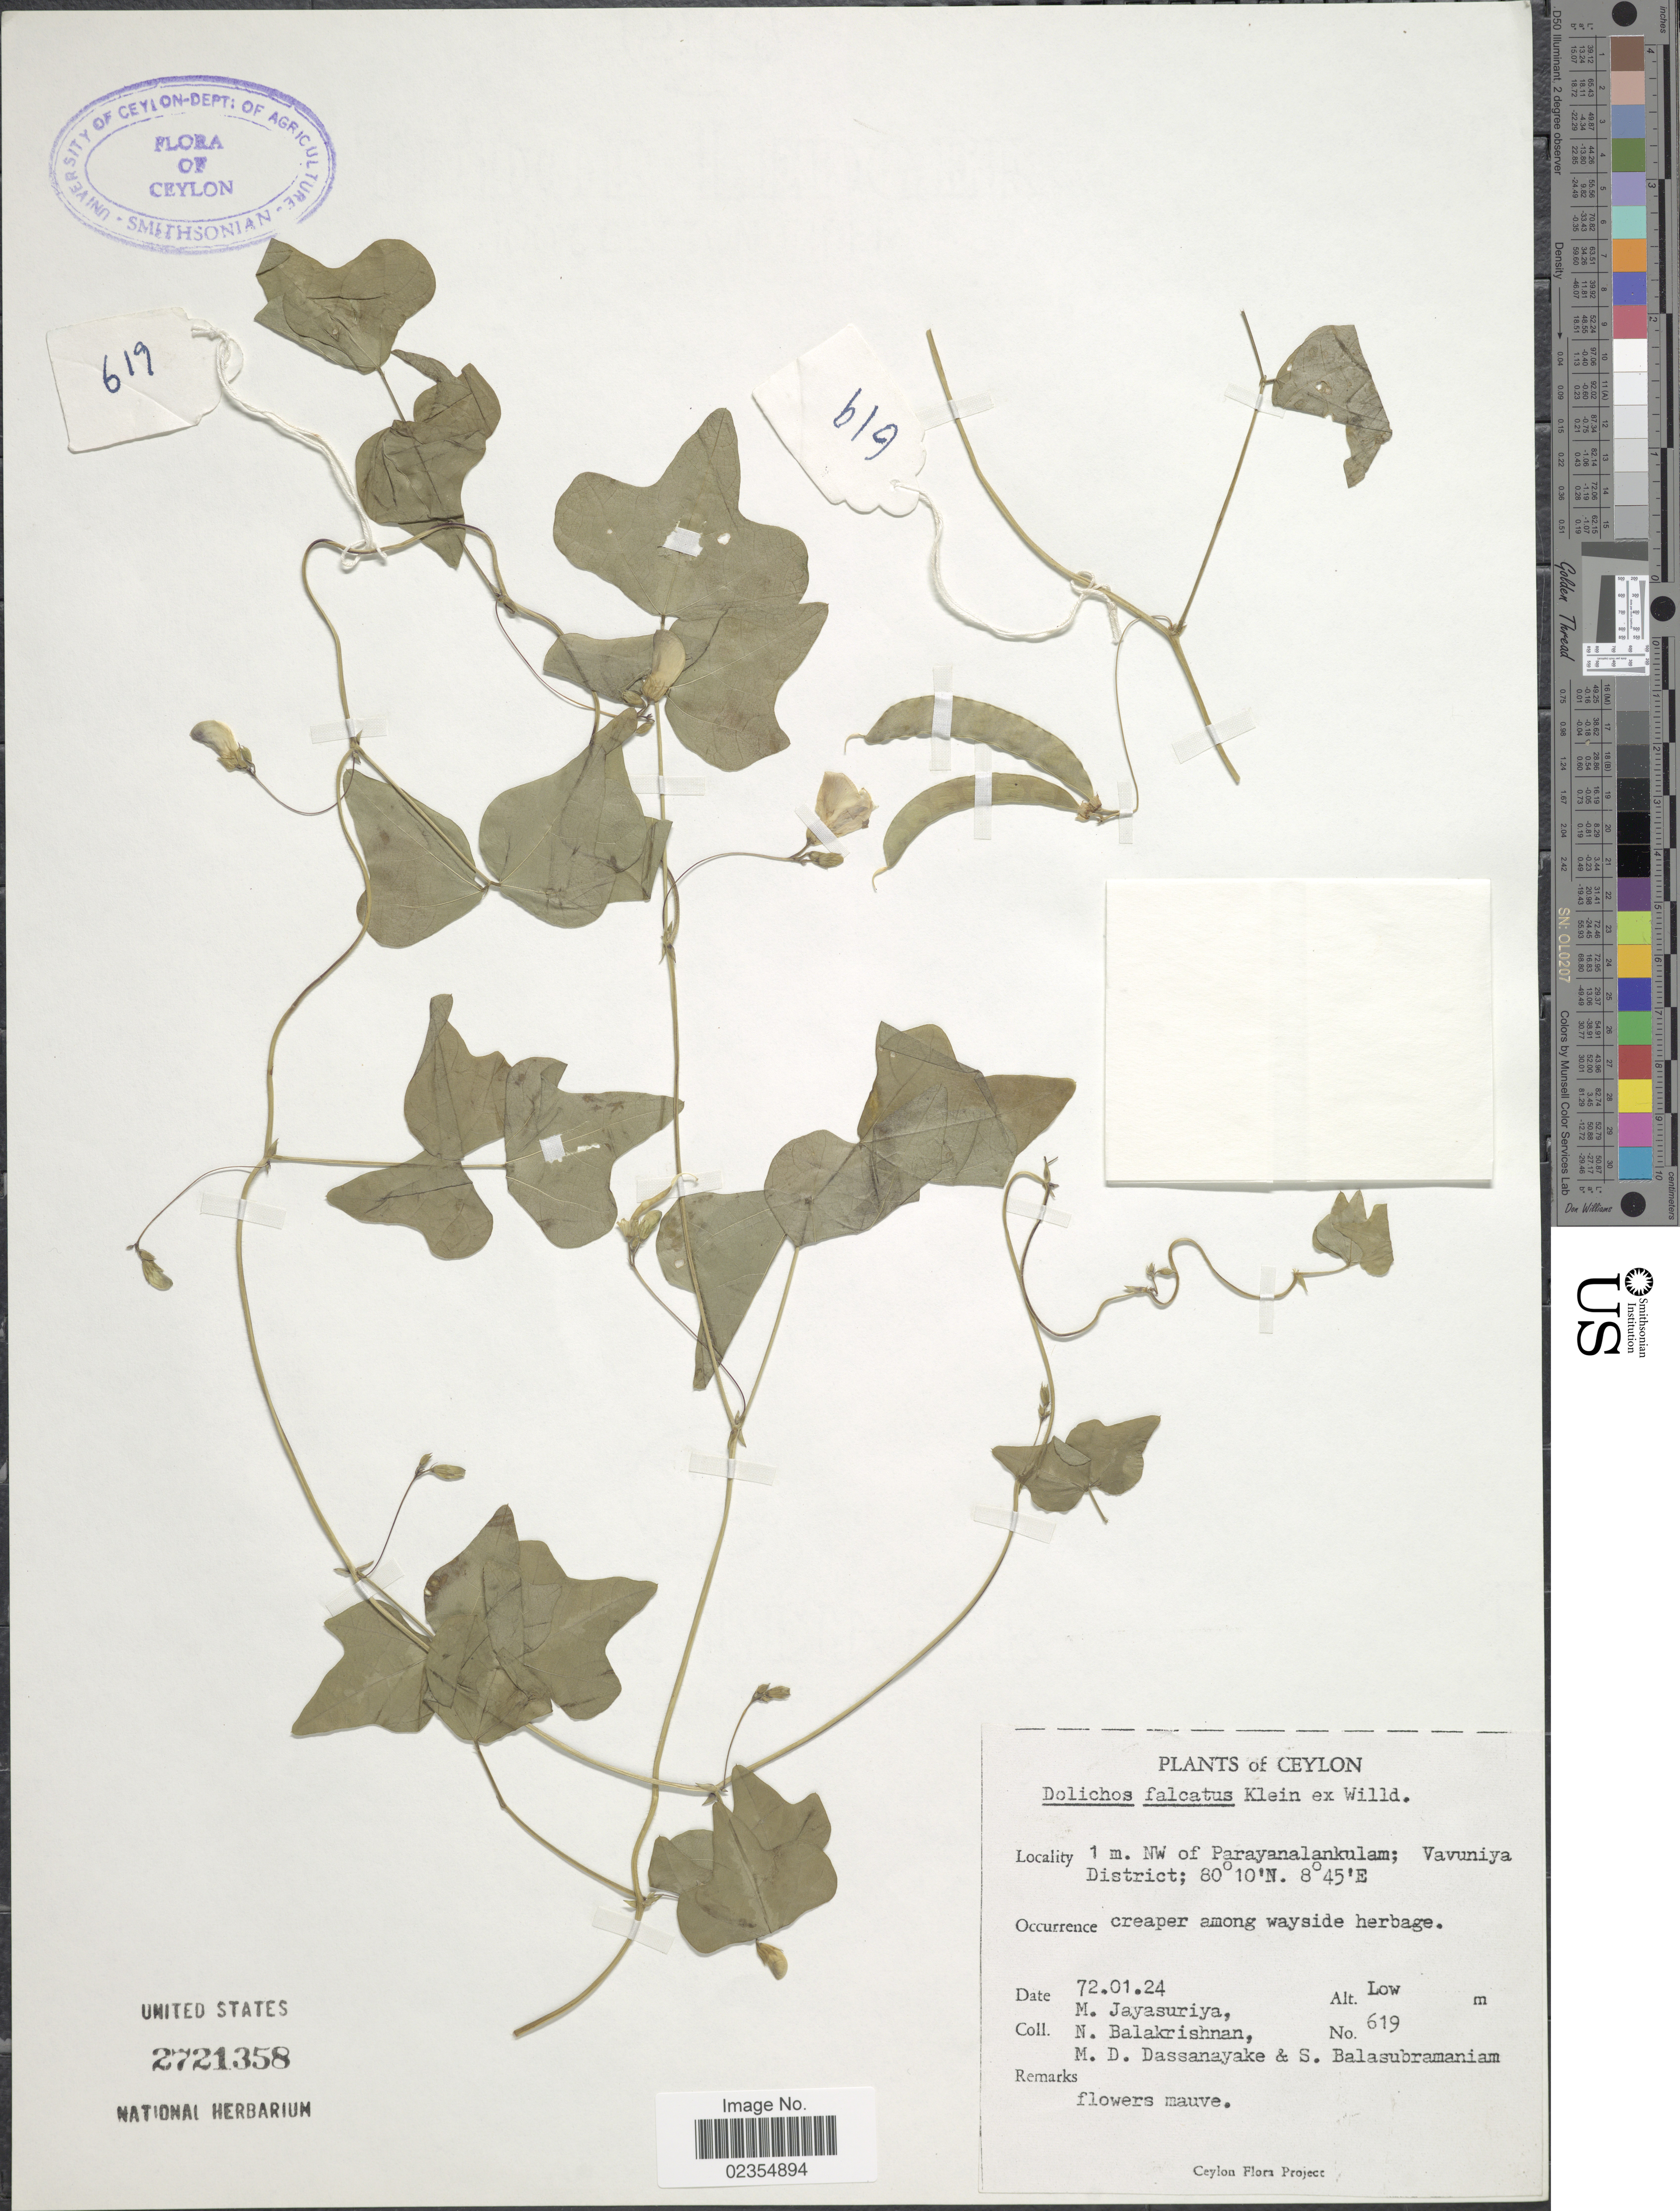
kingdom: Plantae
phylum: Tracheophyta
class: Magnoliopsida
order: Fabales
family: Fabaceae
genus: Dolichos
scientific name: Dolichos trilobus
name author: L.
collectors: M. Jayasuriya, N. Balakrishnan, M. D. Dassanayake & S. Balasubramaniam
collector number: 619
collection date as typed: Transcribed d/m/y: 24/1/72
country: Sri Lanka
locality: Ceylon, 1 mi, NW of Parayanalankulam; Vavuniya District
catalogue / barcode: US 2721358